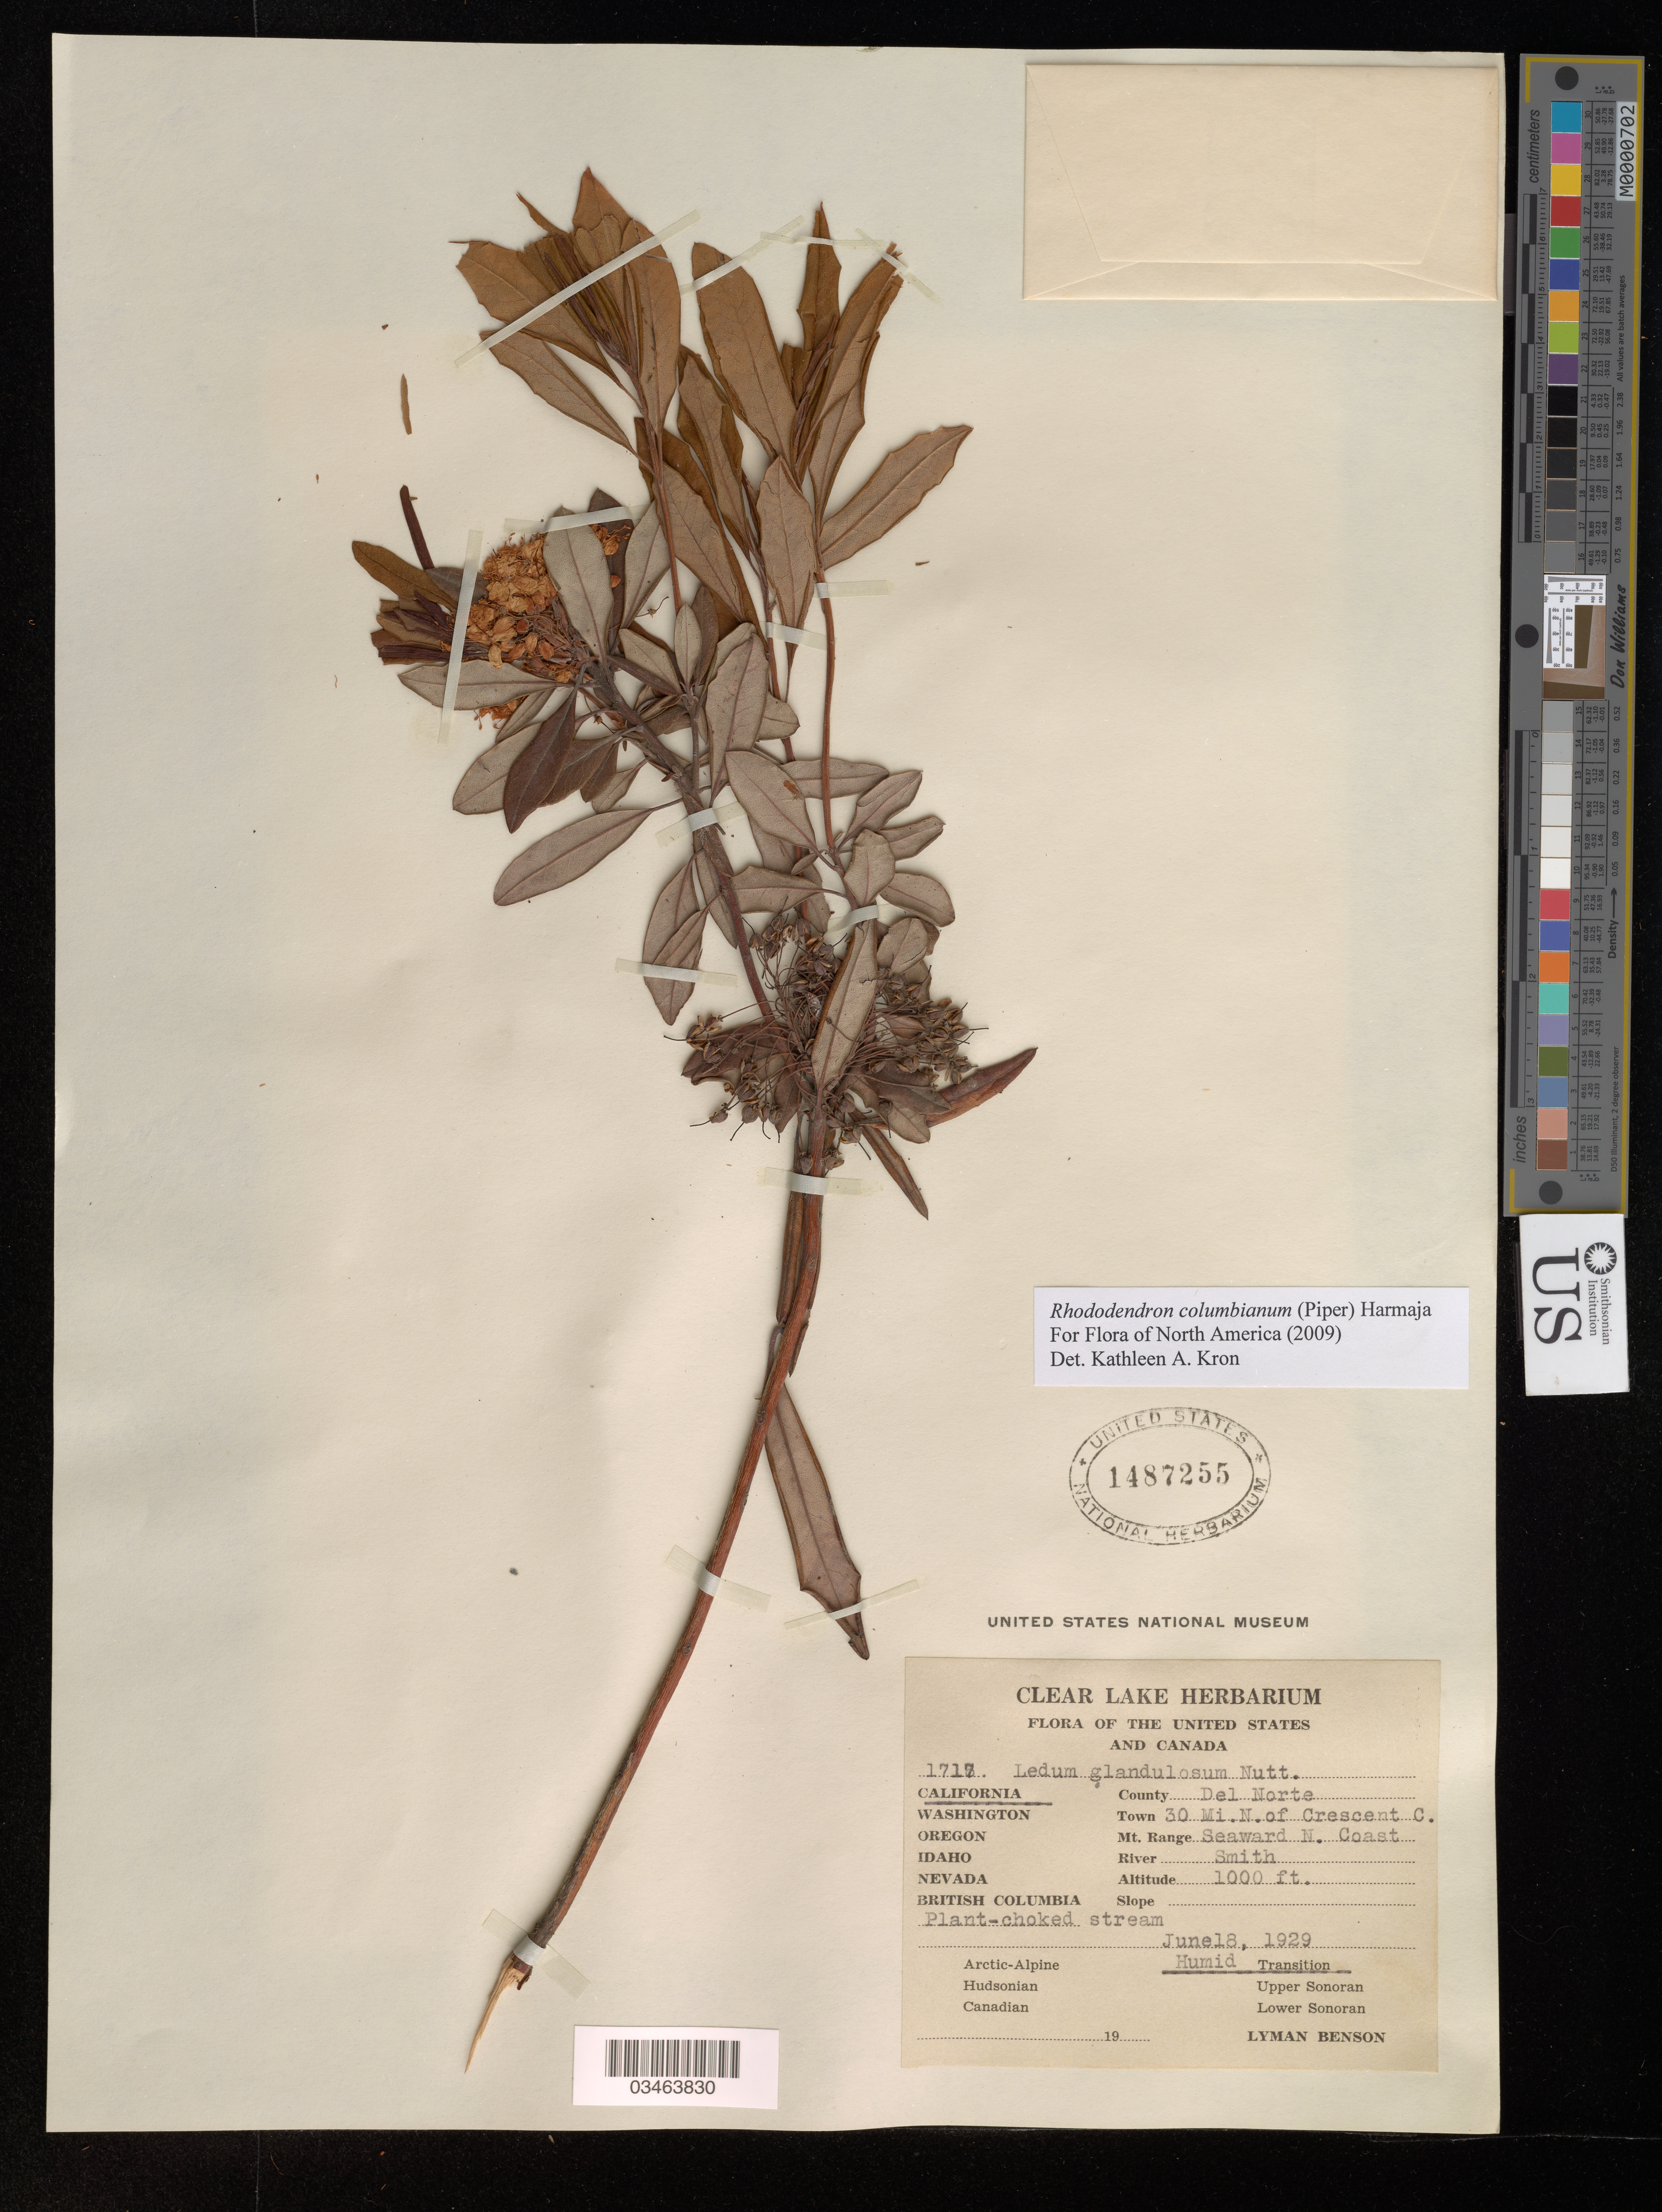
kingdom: Plantae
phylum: Tracheophyta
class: Magnoliopsida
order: Ericales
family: Ericaceae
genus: Rhododendron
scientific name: Rhododendron columbianum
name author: (Piper) Harmaja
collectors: L. D. Benson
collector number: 1717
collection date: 1929-06-18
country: United States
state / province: California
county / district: Del Norte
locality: County Del Norte. Town 30 Mi. N. of Crescent C. Mt. Range Seaward N. Coast. River Smith.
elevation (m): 305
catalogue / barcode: US 1487255